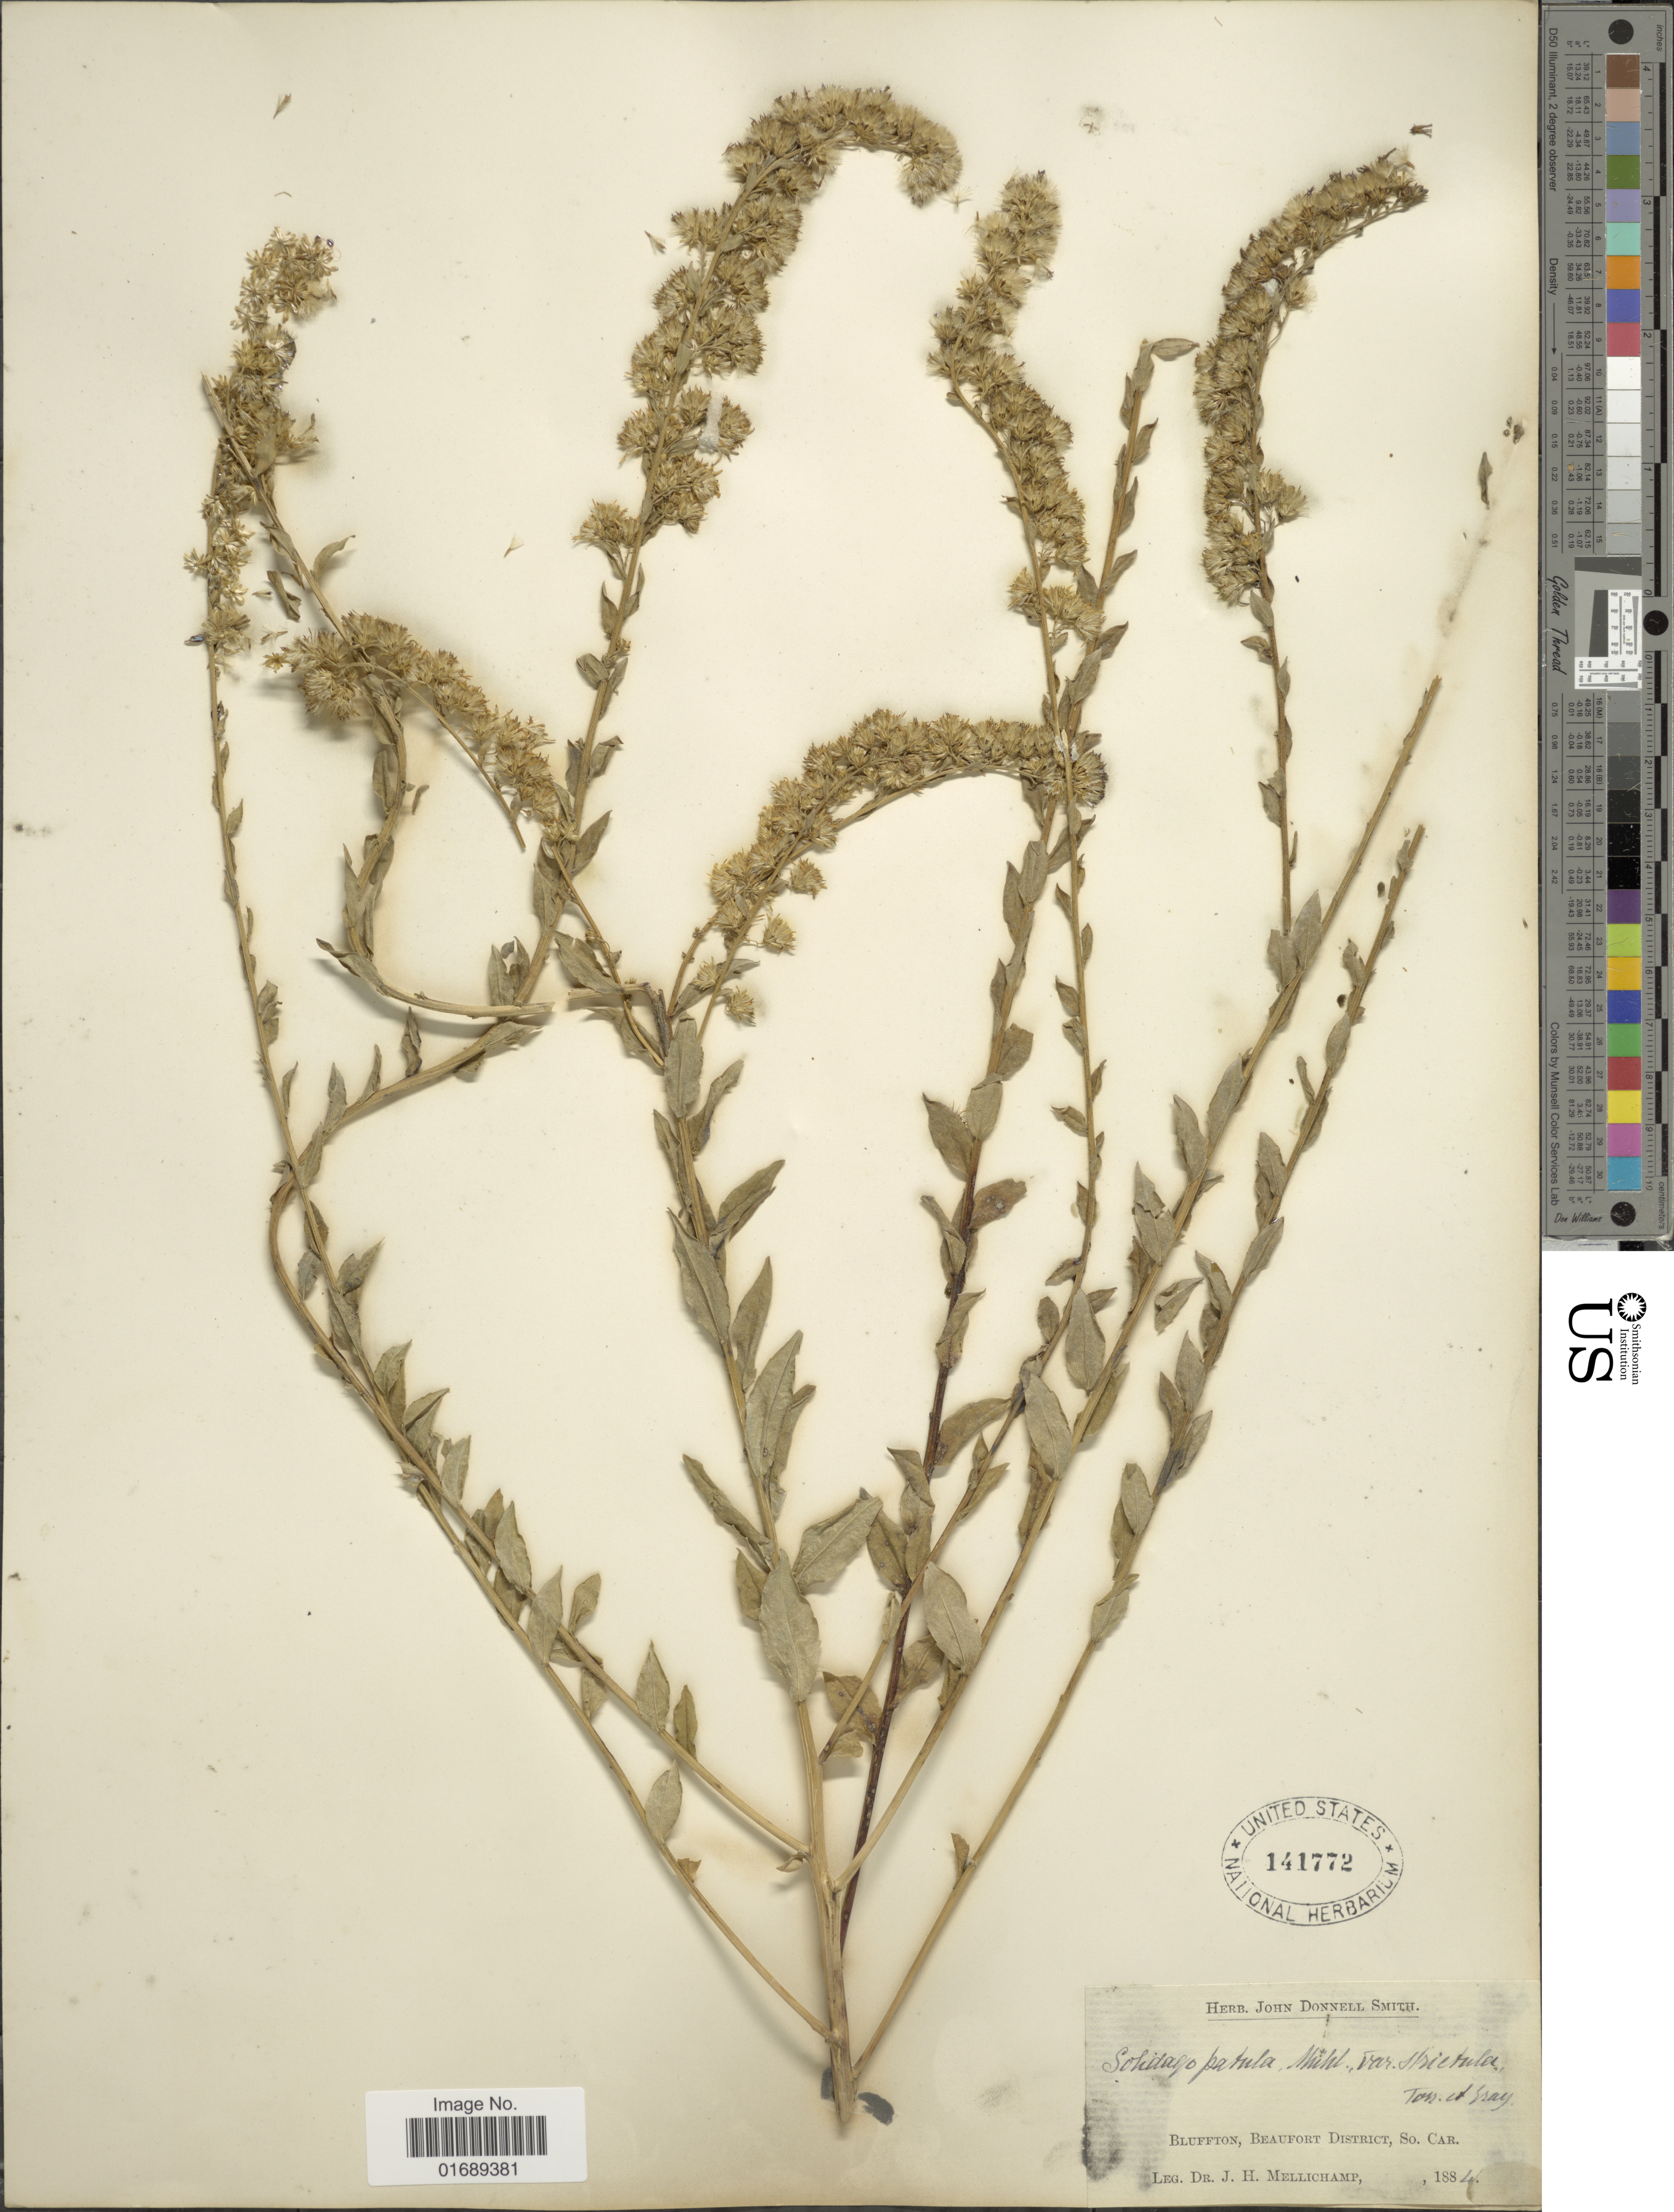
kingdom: Plantae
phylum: Tracheophyta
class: Magnoliopsida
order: Asterales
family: Asteraceae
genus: Solidago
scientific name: Solidago patula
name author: Muhl. ex Willd.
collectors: J. H. Mellichamp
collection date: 1884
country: United States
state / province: South Carolina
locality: Bluffton, Beaufort District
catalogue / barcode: US 141772